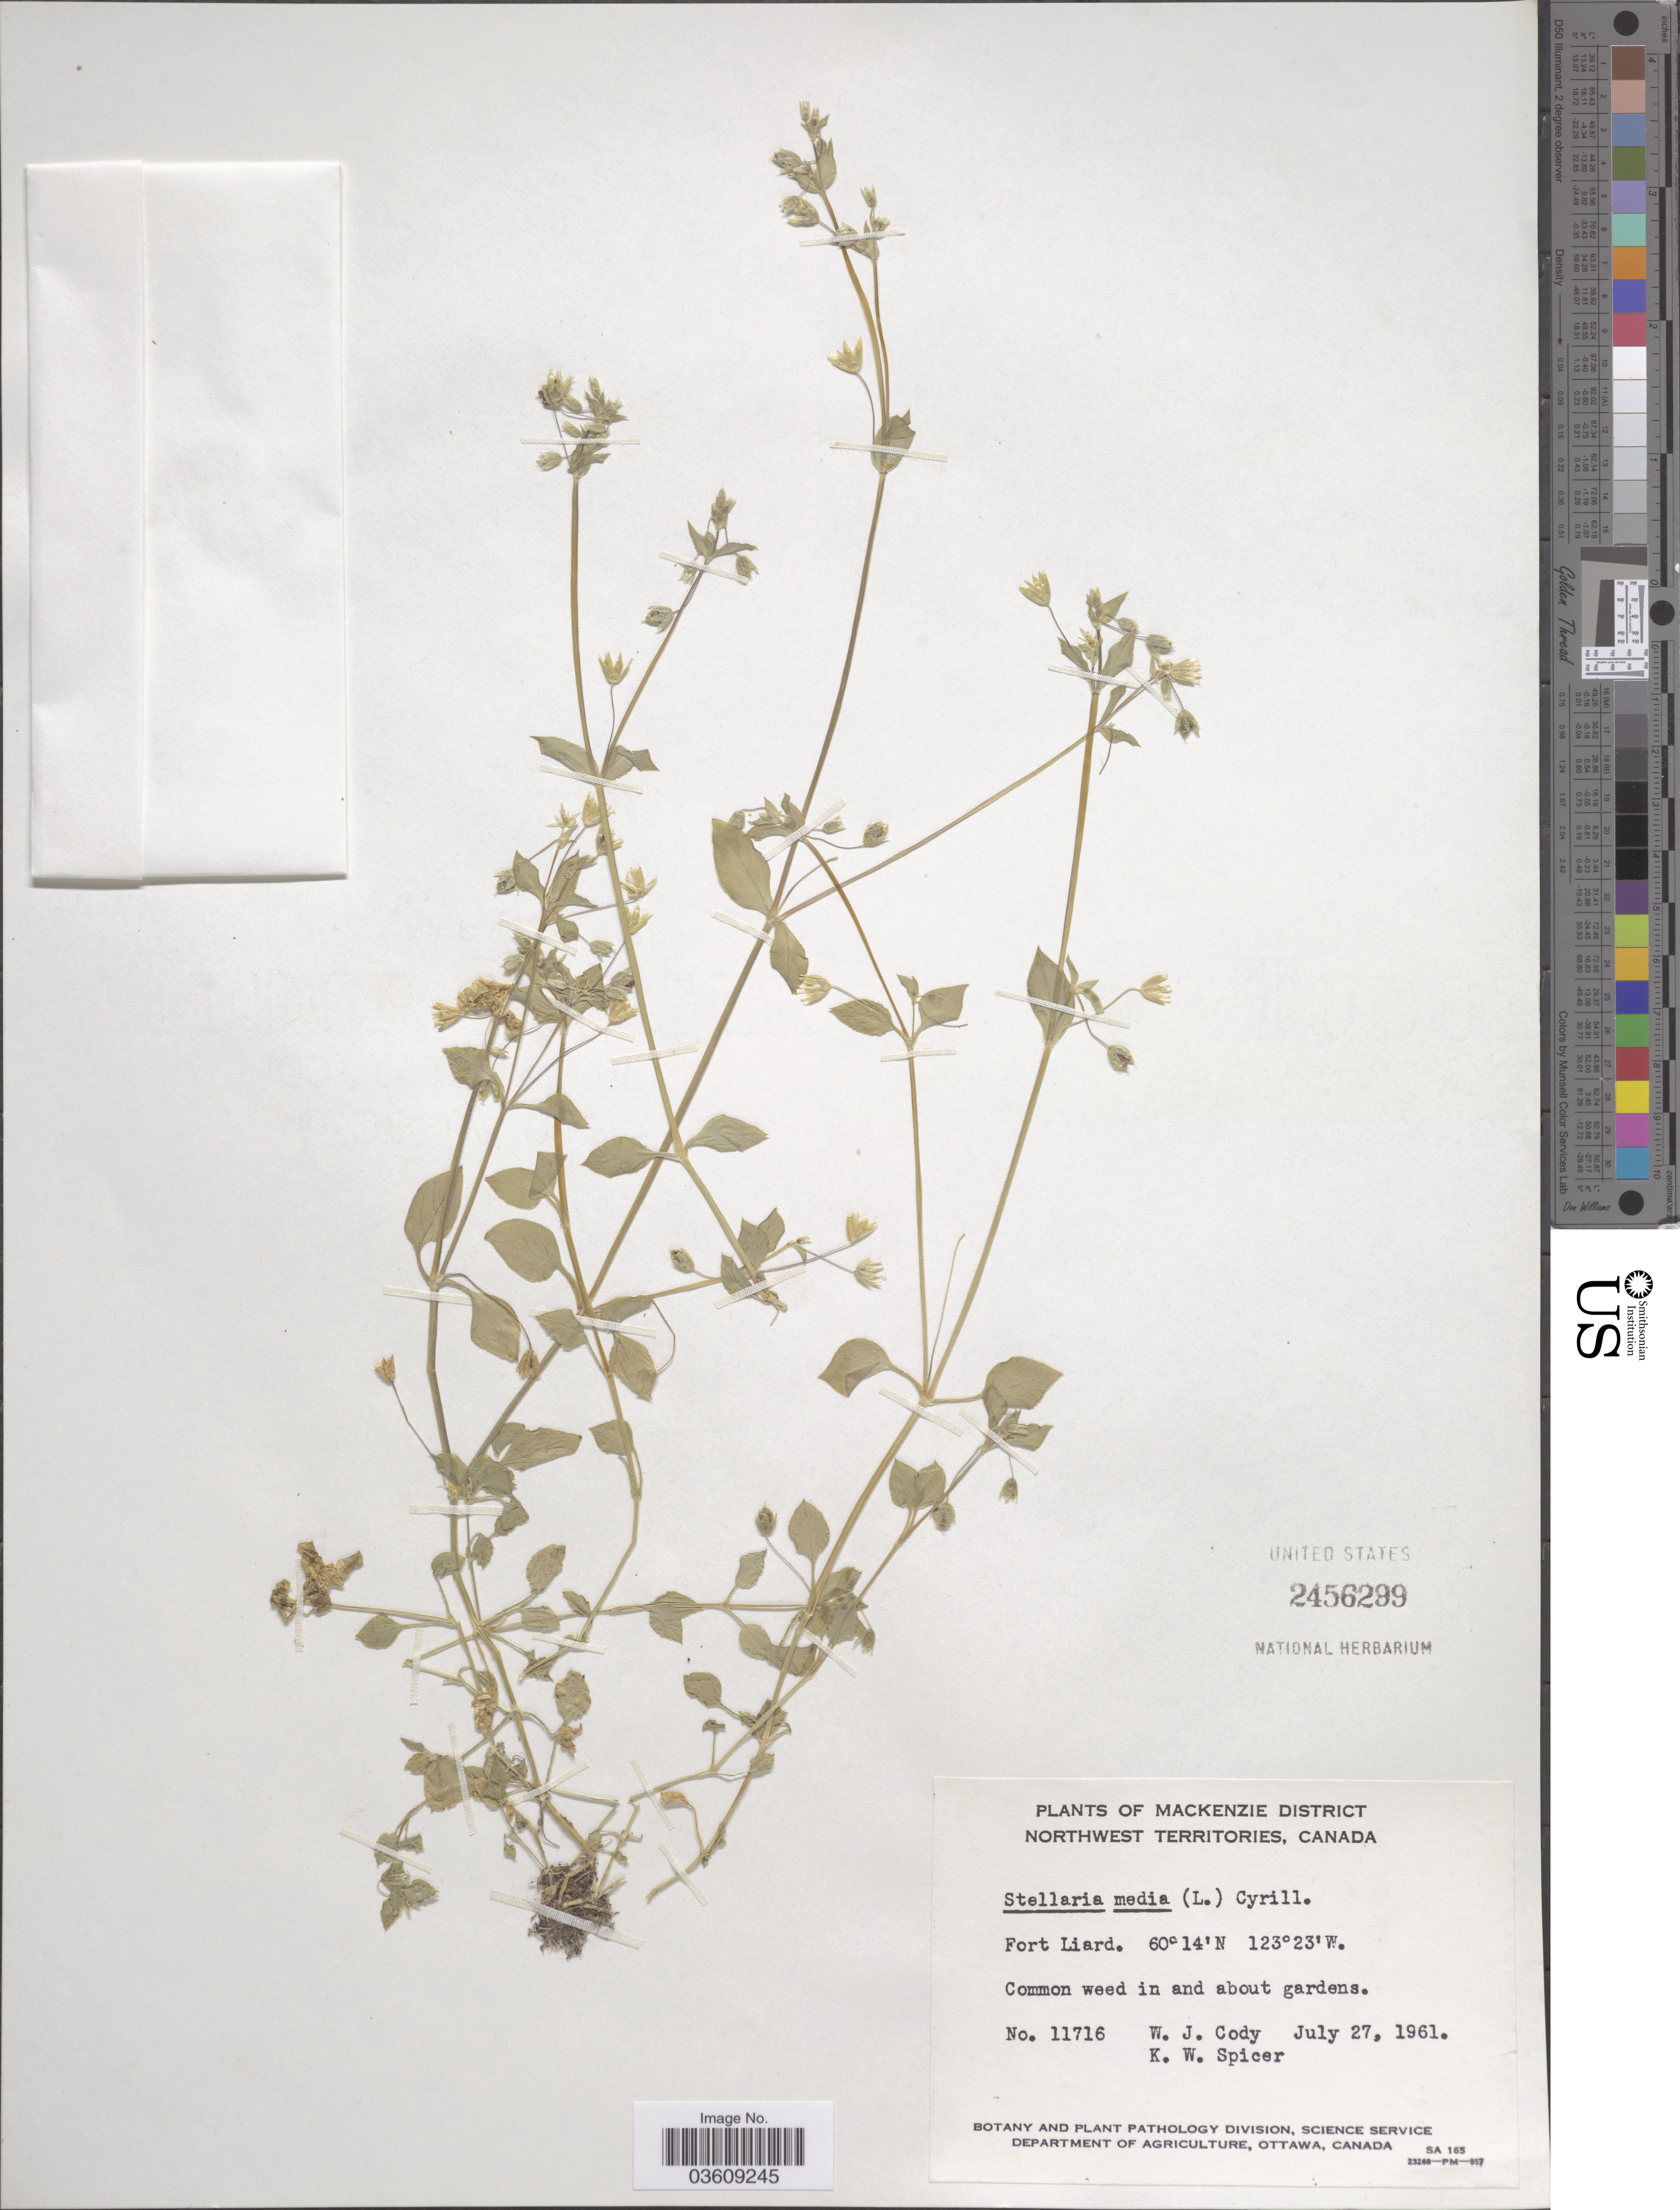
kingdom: Plantae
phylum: Tracheophyta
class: Magnoliopsida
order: Caryophyllales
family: Caryophyllaceae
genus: Stellaria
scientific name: Stellaria media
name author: (L.) Vill.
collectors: W. Cody & K. Spicer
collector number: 11716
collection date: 1961-07-27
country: Canada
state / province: Northwest Territories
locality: Mackenzie District. Fort Liard.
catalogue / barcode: US 2456299